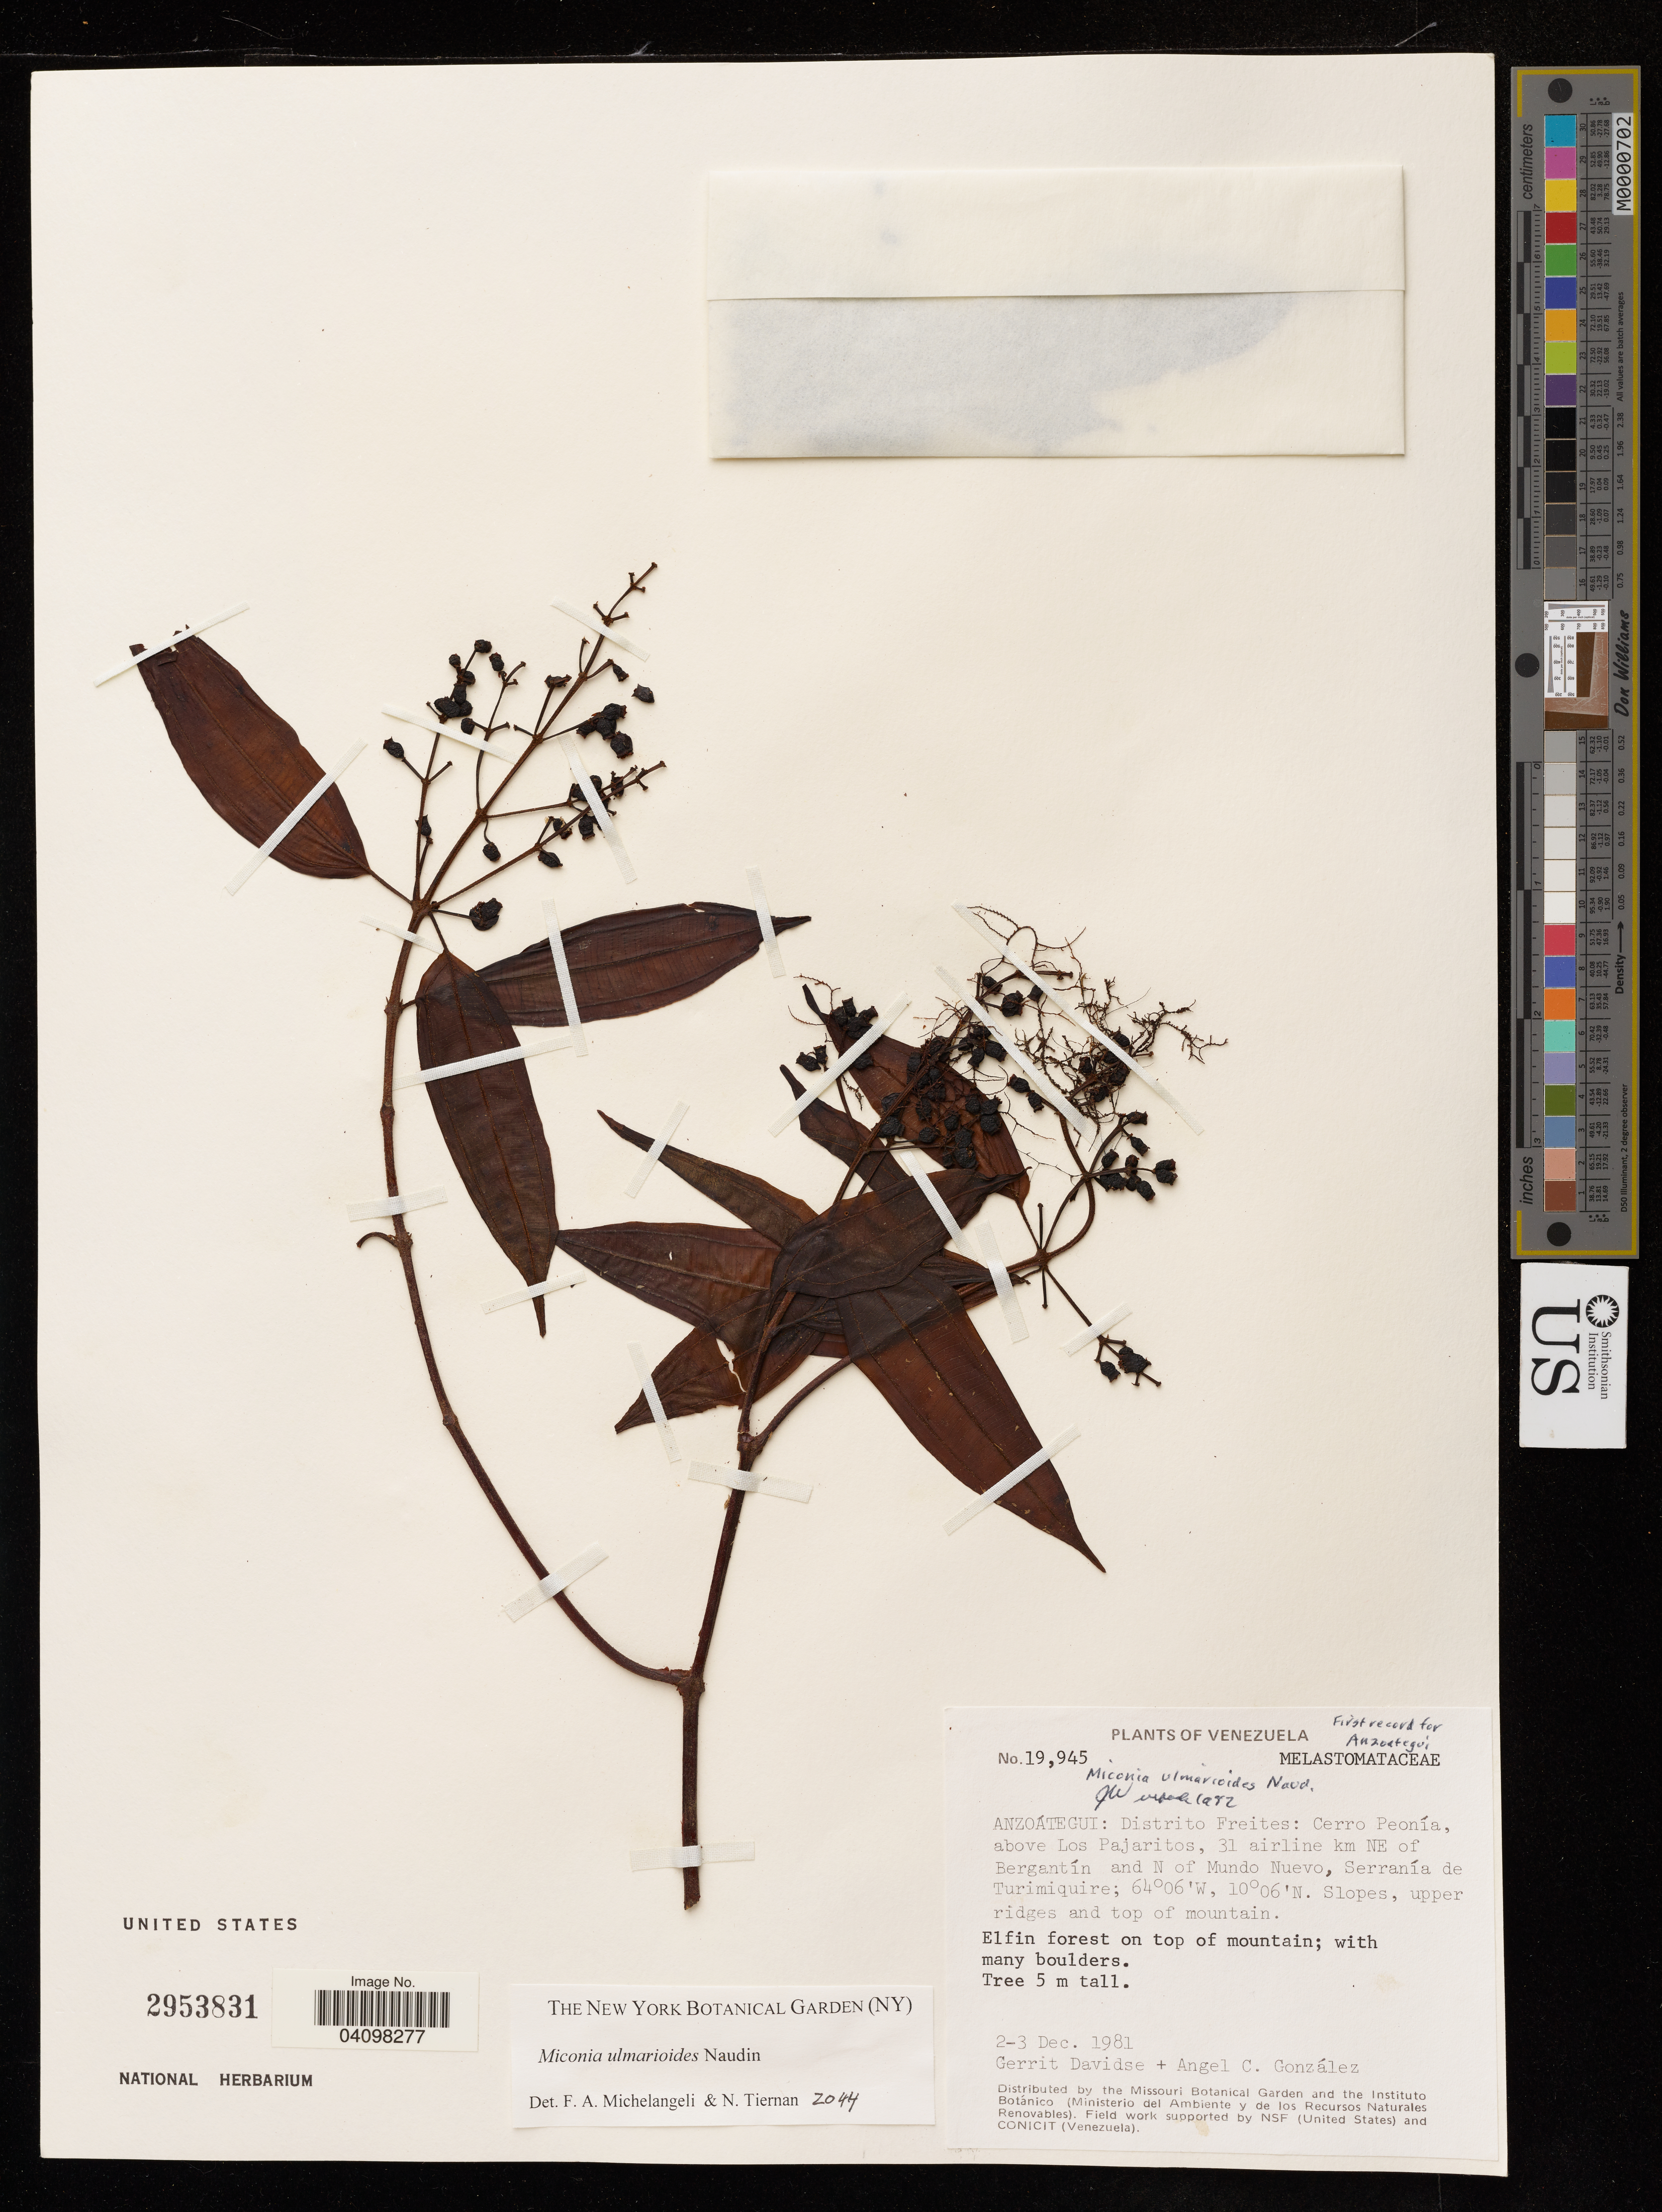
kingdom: Plantae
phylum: Tracheophyta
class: Magnoliopsida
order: Myrtales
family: Melastomataceae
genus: Miconia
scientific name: Miconia ulmarioides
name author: Naudin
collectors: G. Davidse & A. C. González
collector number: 19945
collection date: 1981-12-02/1981-12-03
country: Venezuela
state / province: Anzoategui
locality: Distrito Freites: Cerro Peonía, above Los Pajaritos, 31 airline km NE of Bergantin and N of Mundo Nuevo, Serranía de Turimiquire; N. Slopes, upper ridges and top of mountain. Elfin forest on top of mountain; with many boulders.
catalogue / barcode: US 2953831